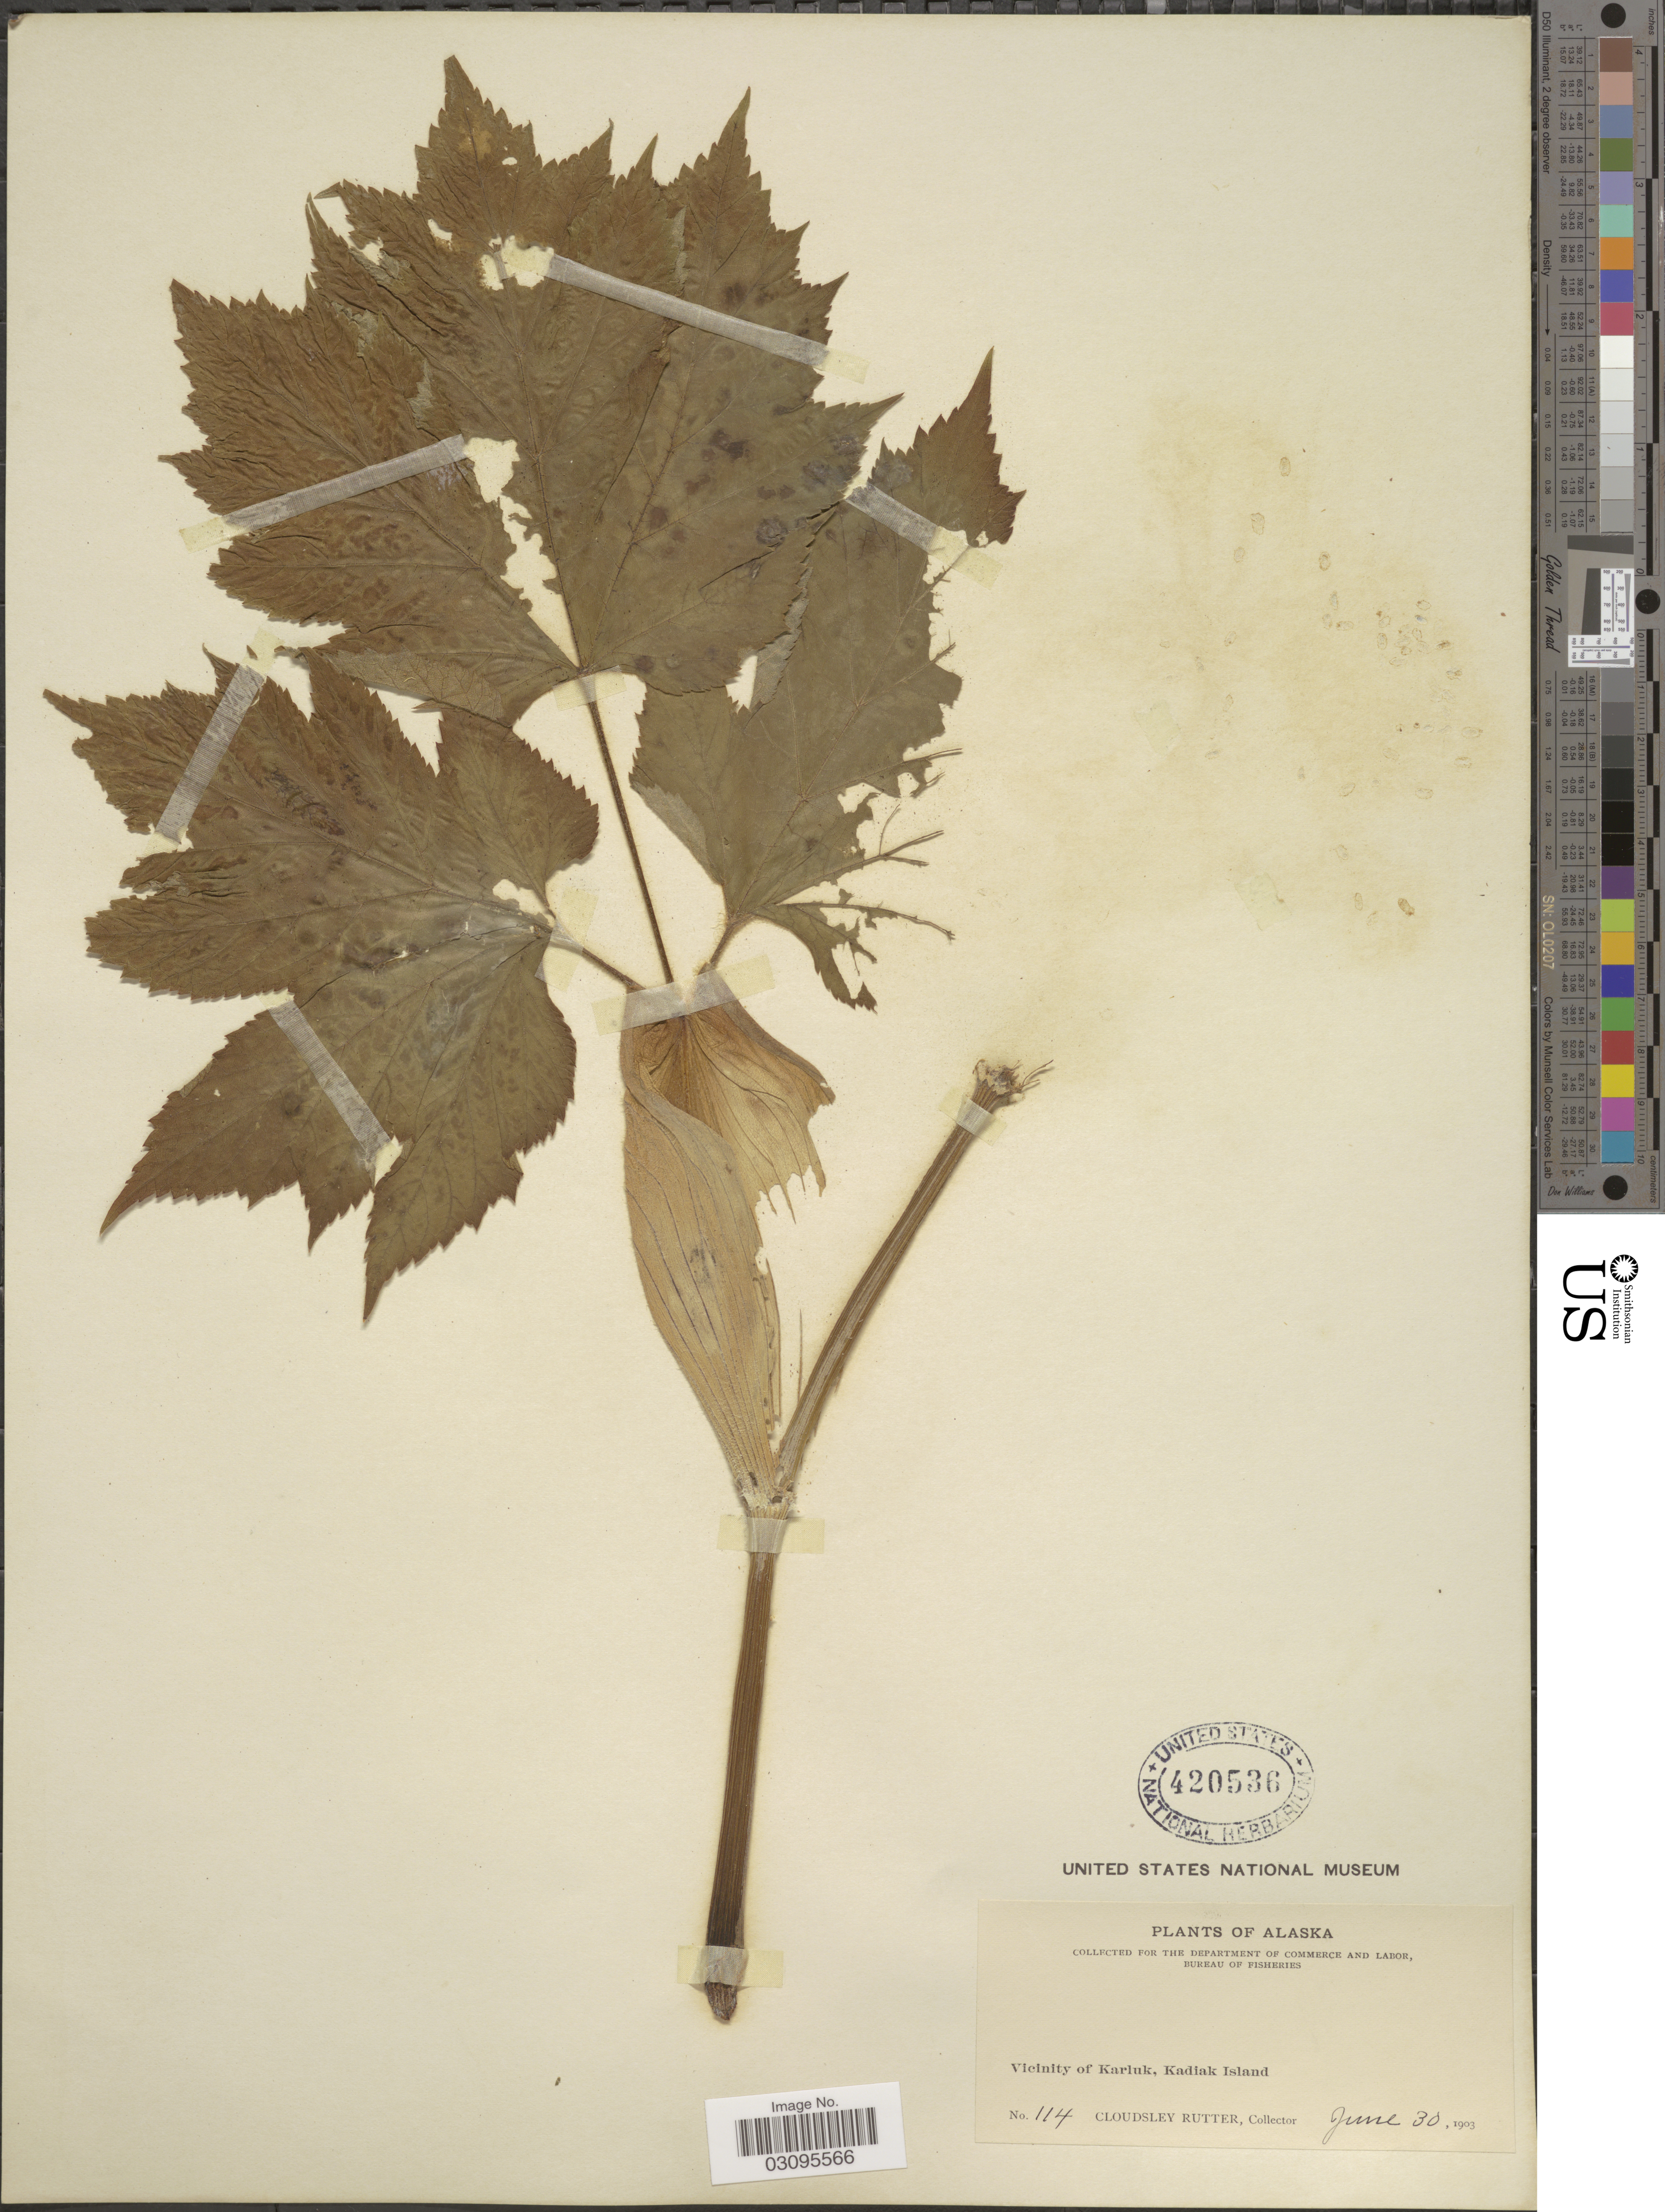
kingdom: Plantae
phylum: Tracheophyta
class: Magnoliopsida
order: Apiales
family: Apiaceae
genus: Heracleum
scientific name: Heracleum lanatum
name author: Michx.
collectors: C. Rutter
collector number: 114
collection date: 1903-06-30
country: United States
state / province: Alaska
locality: Vicinity of Karluk, Kadiak Island.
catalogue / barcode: US 420536